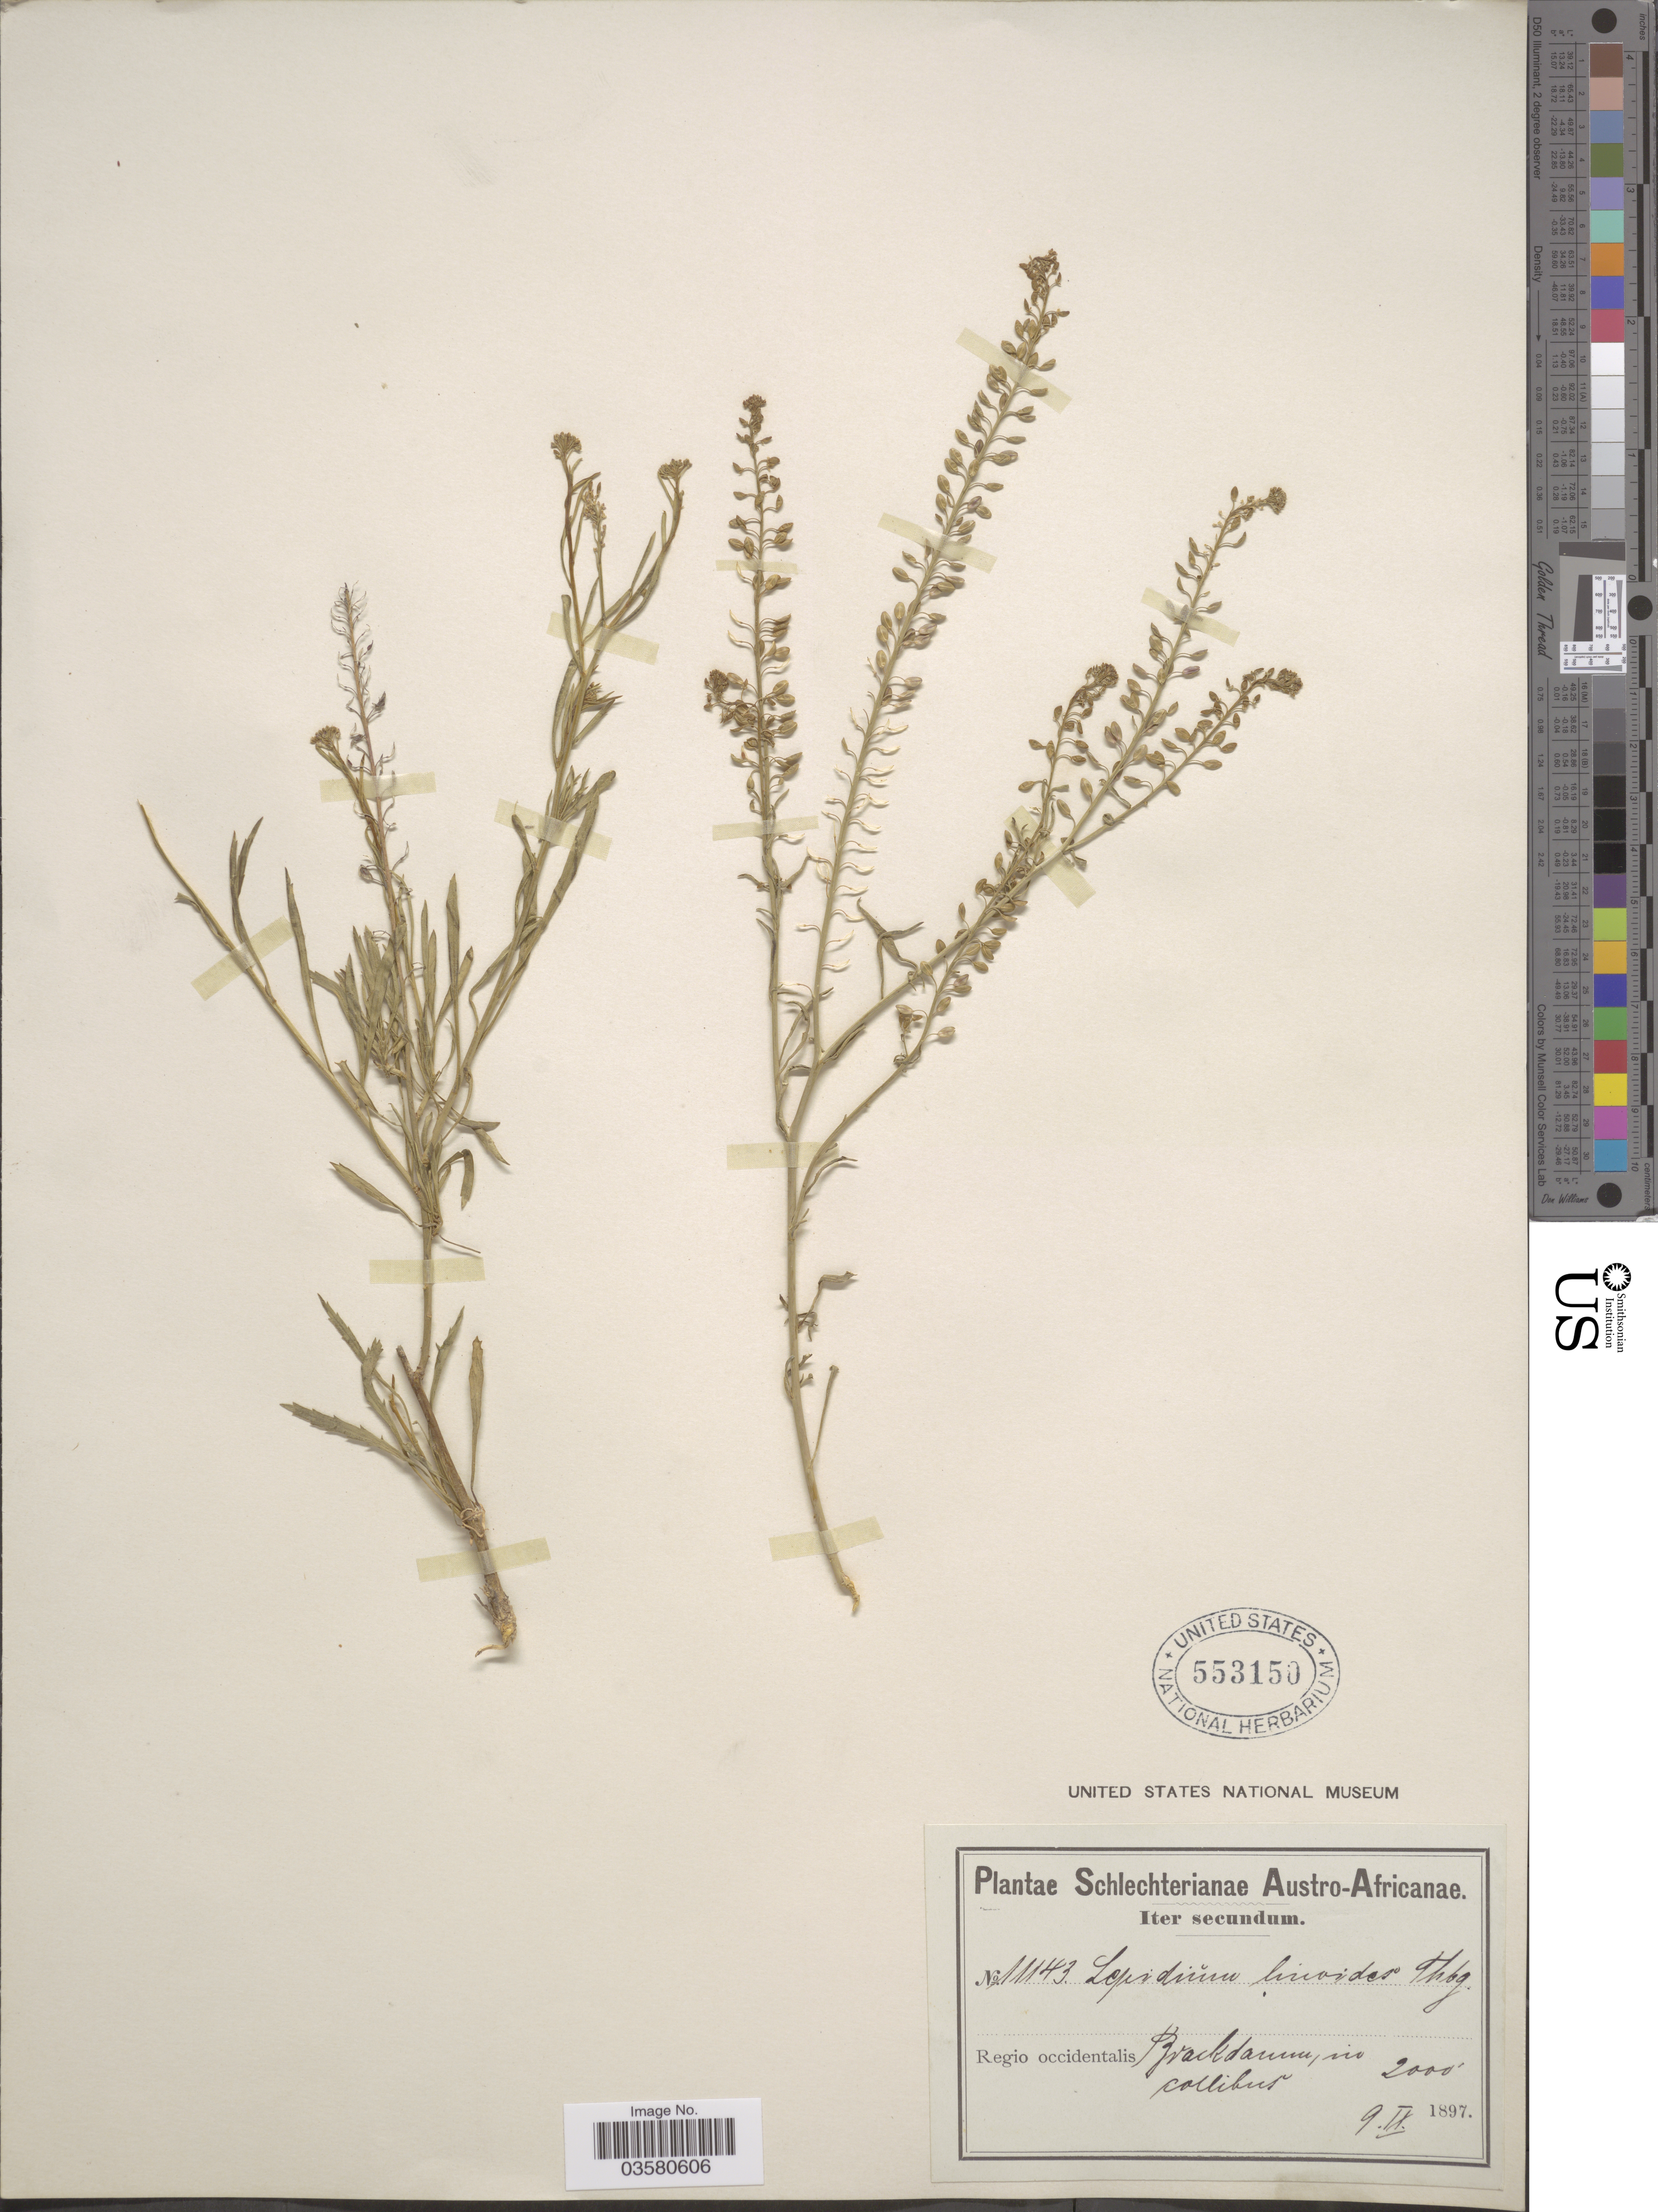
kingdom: Plantae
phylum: Tracheophyta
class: Magnoliopsida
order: Brassicales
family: Brassicaceae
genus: Lepidium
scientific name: Lepidium didymum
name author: L.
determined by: Al-Shehbaz, I. A., (MO), Missouri Botanical Garden (UNITED STATES)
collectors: Schlechter, --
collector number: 11143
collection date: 1897-09-09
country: South Africa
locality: Austro-Africanae. Regio occidentalis Brackdamm, in collibus.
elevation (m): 610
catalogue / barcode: US 553150